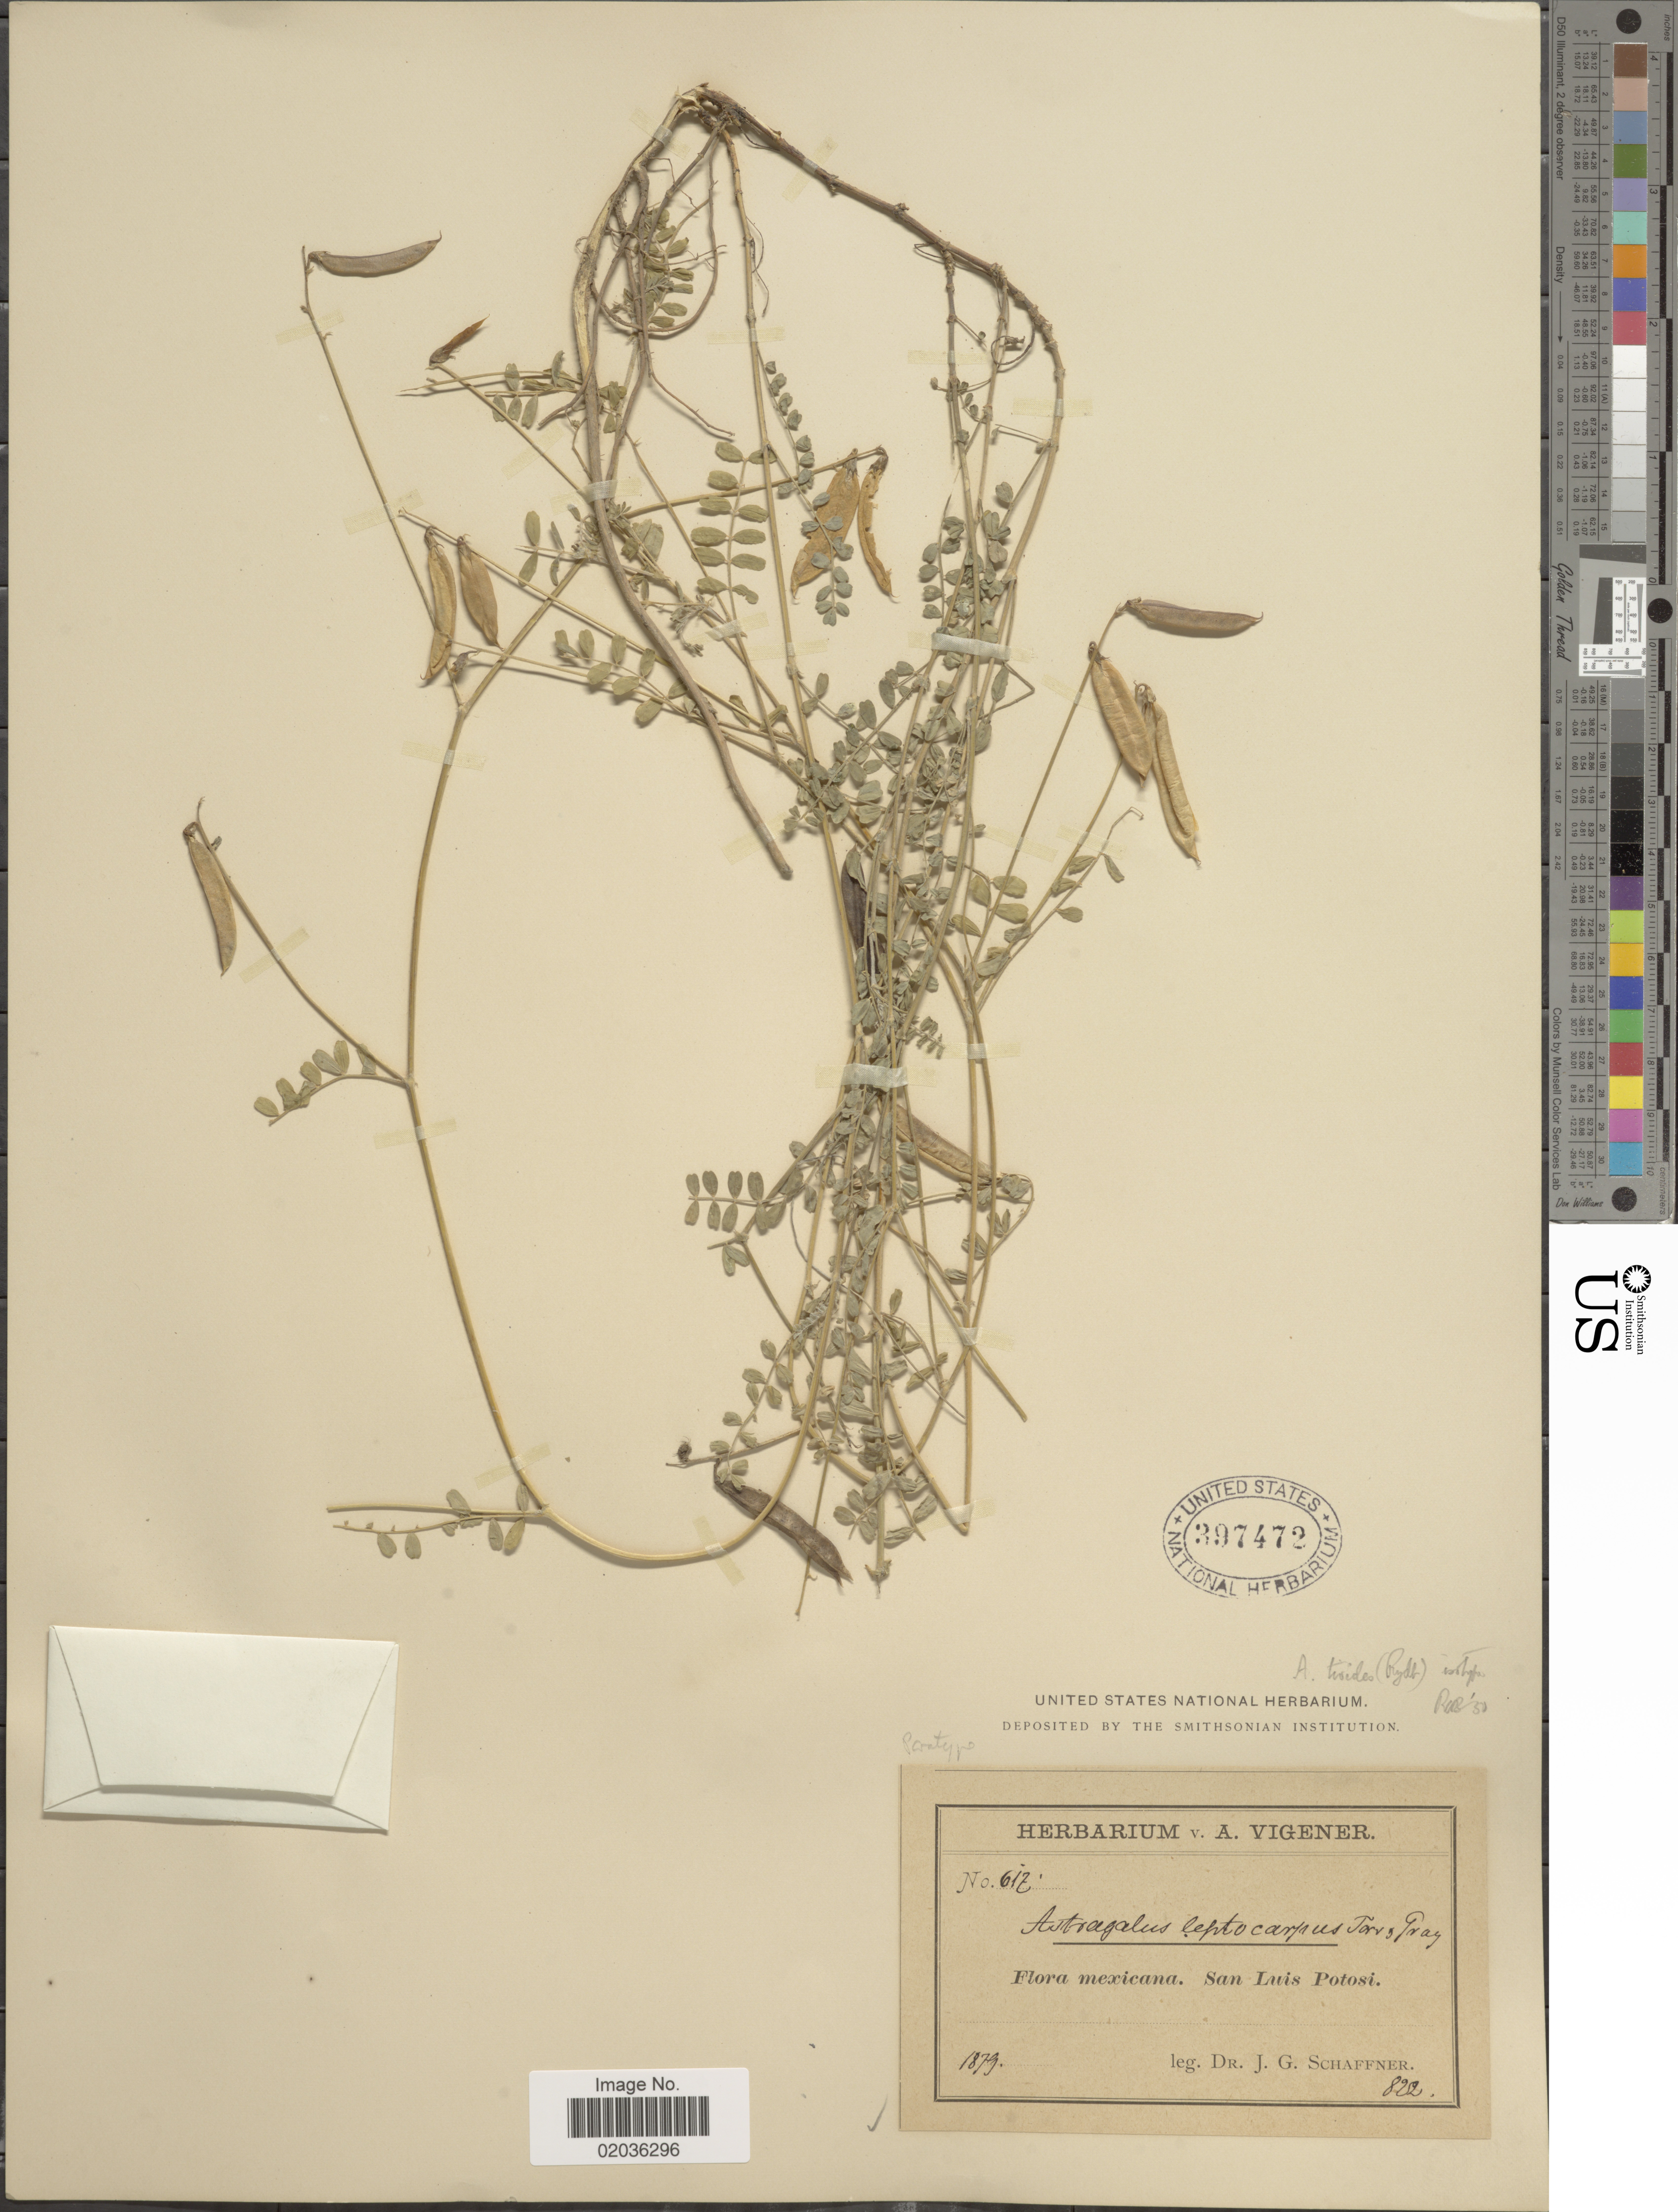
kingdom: Plantae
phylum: Tracheophyta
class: Magnoliopsida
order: Fabales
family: Fabaceae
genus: Astragalus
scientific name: Astragalus tioides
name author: (Rydb.) Barneby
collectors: J. G. Schaffner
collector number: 617/822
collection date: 1879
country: Mexico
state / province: San Luis Potosí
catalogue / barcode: US 397472